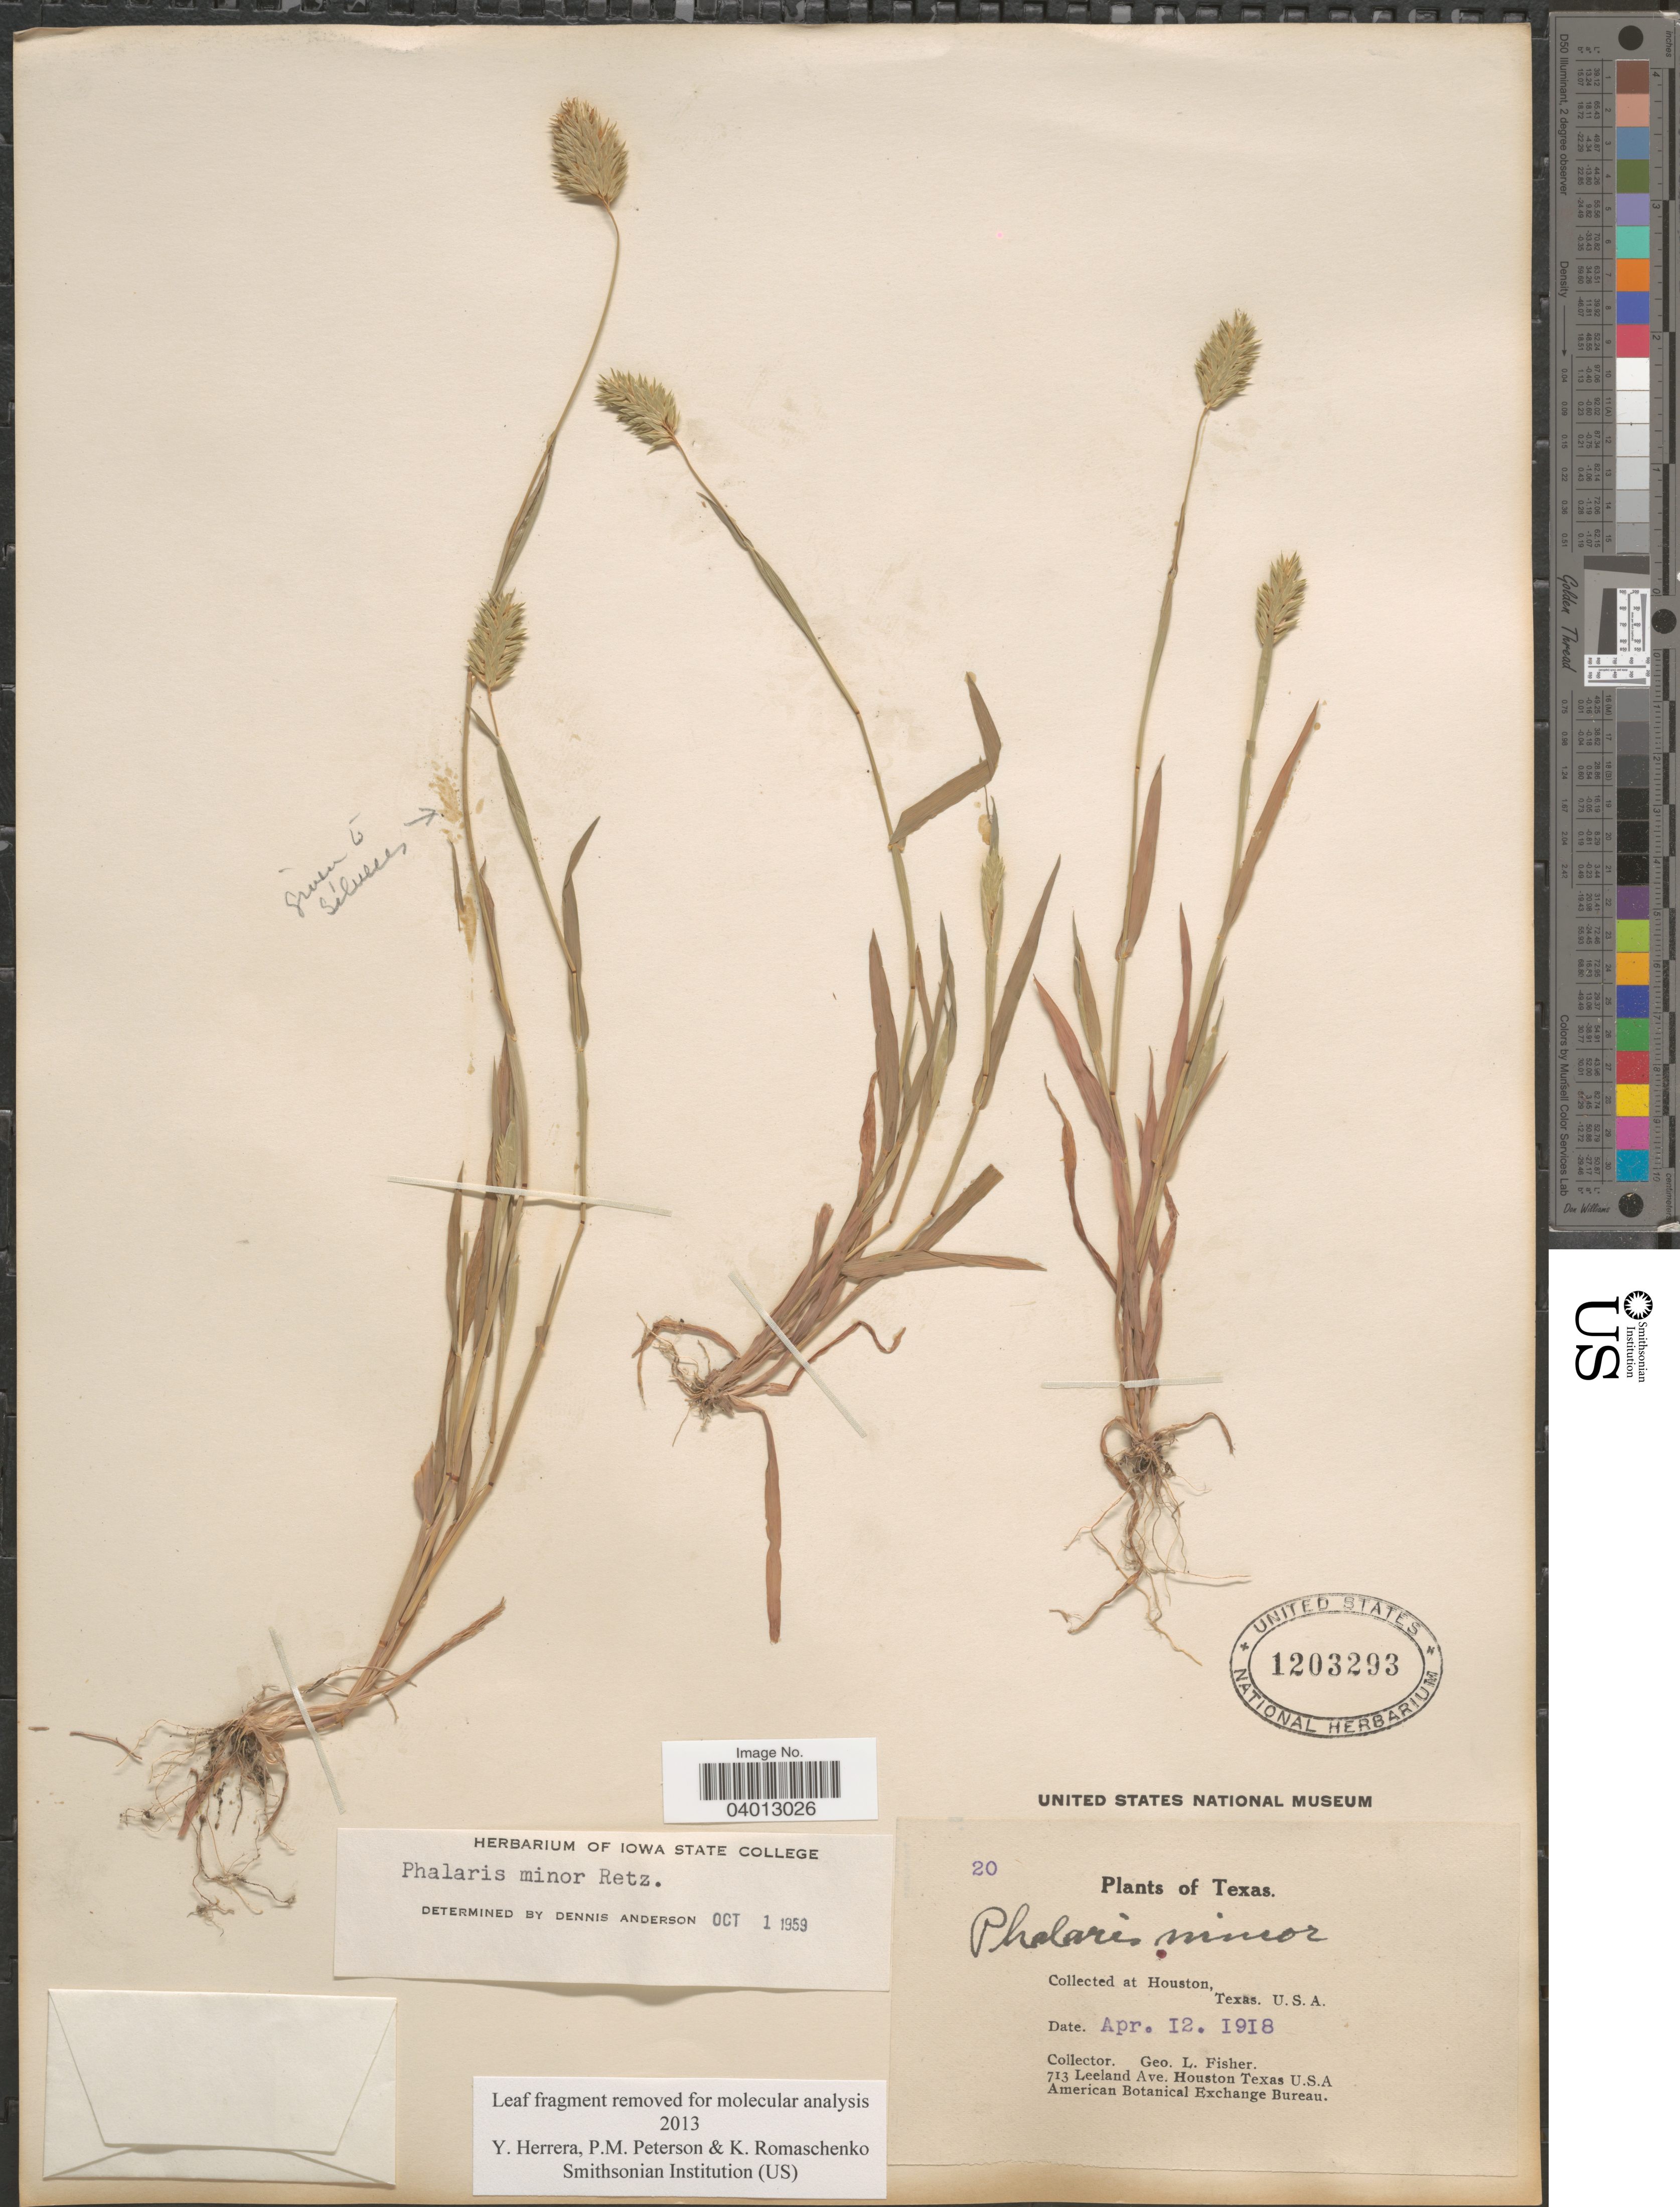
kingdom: Plantae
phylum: Tracheophyta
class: Liliopsida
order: Poales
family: Poaceae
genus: Phalaris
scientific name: Phalaris minor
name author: Retz.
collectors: G. L. Fisher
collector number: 20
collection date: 1918-04-12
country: United States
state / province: Texas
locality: Houston.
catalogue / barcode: US 1203293